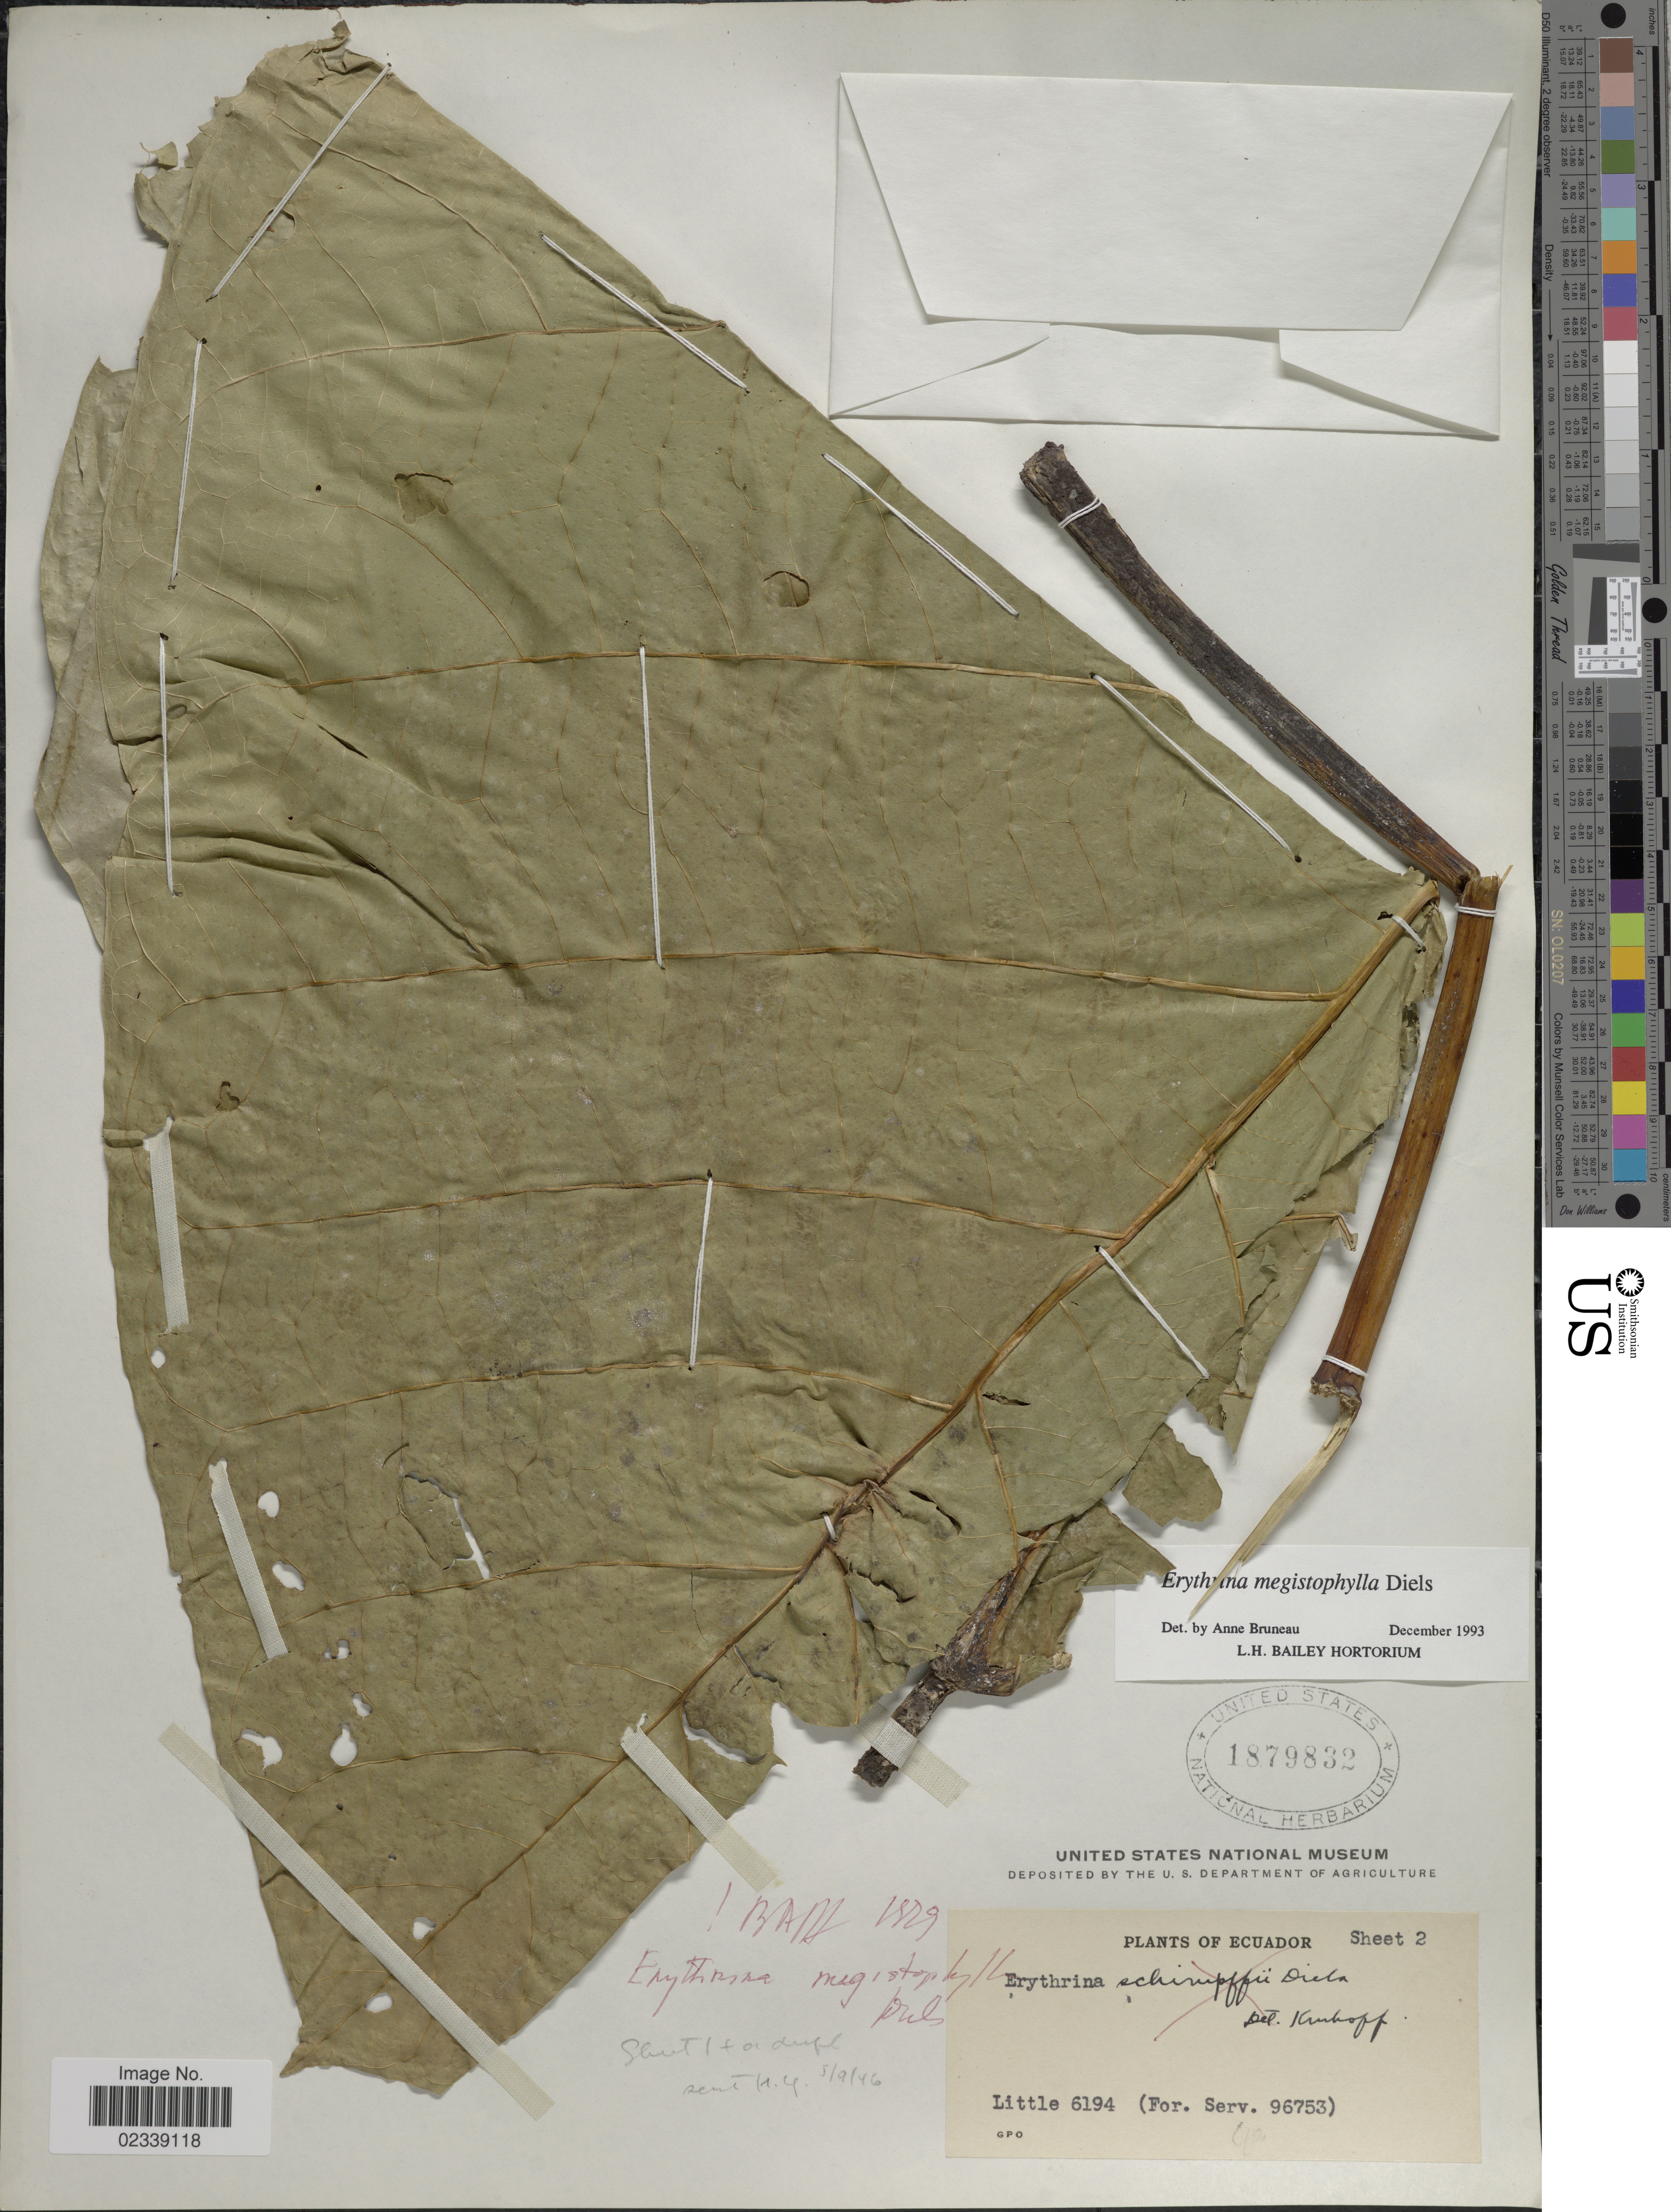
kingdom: Plantae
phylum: Tracheophyta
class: Magnoliopsida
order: Fabales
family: Fabaceae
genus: Erythrina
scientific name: Erythrina megistophylla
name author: Diels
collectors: Little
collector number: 6194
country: Ecuador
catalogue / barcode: US 1879832